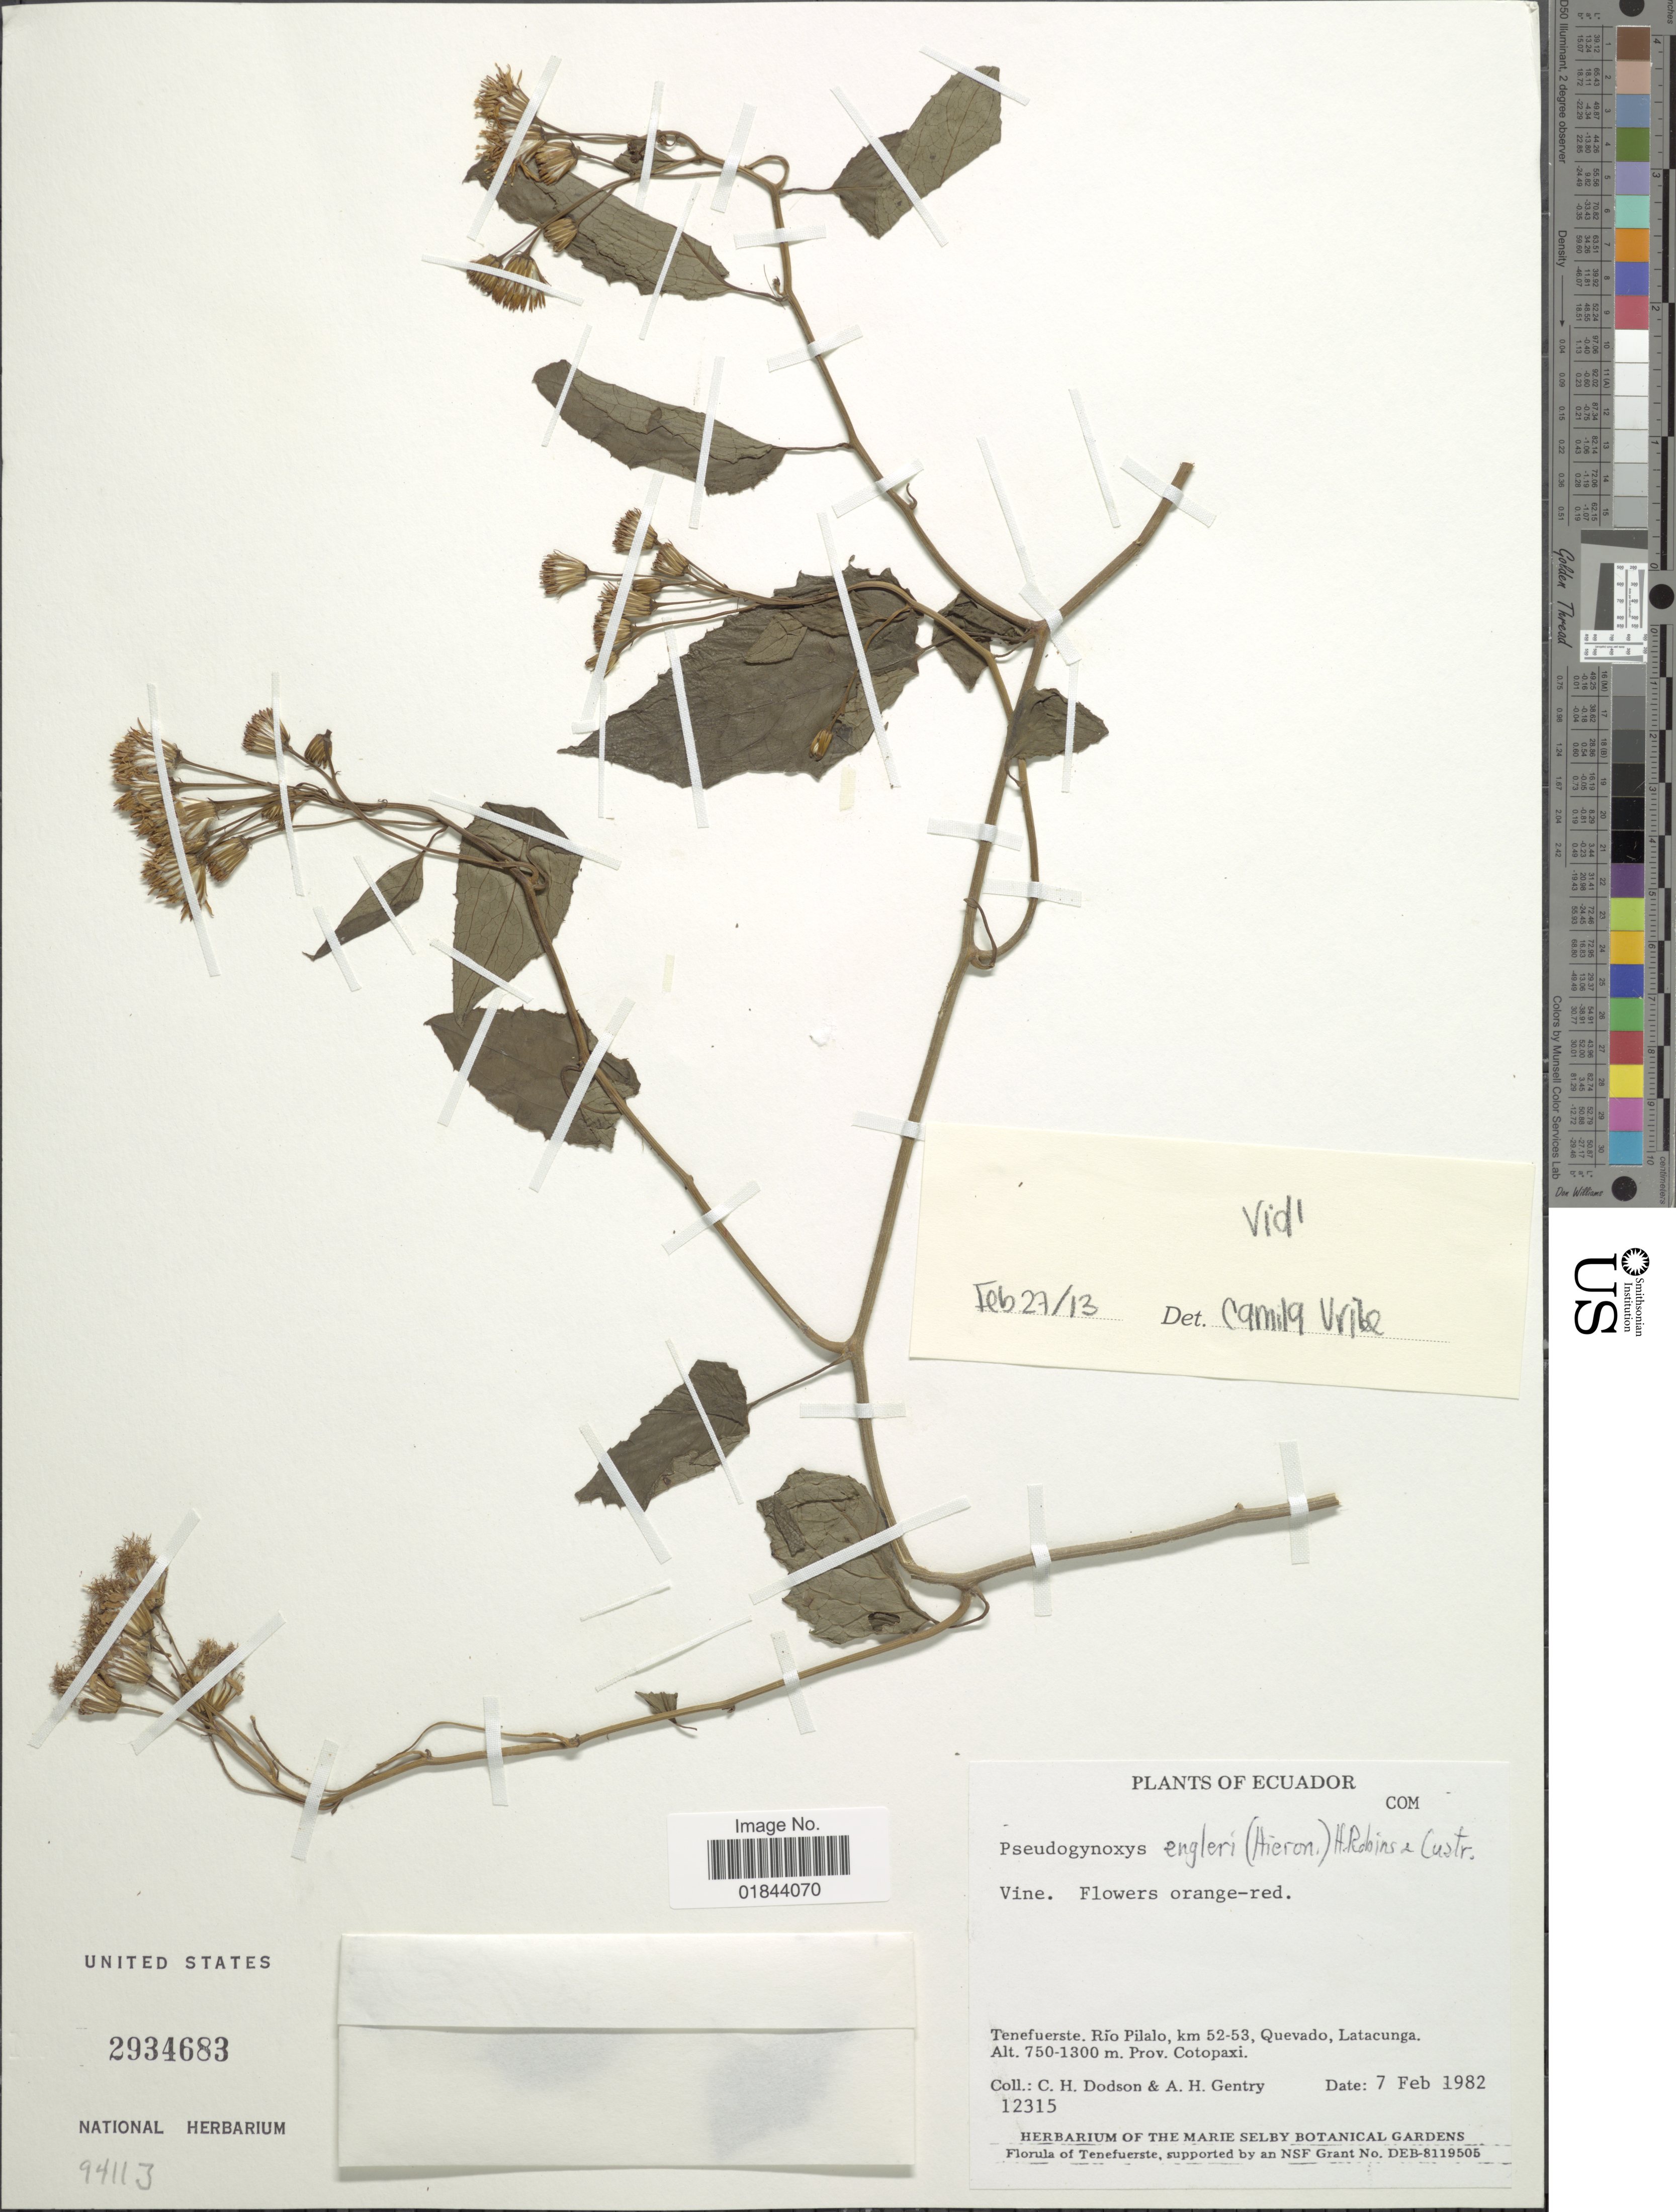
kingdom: Plantae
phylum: Tracheophyta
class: Magnoliopsida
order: Asterales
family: Asteraceae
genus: Pseudogynoxys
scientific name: Pseudogynoxys engleri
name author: (Hieron.) H. Rob. & Cuatrec.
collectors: C. H. Dodson & A. H. Gentry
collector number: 12315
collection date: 1982-02-07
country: Ecuador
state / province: Cotopaxi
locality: Tenefuerste, Rio Pilalo, km 52-53, Quevado, Latacunga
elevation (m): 750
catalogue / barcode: US 2934683